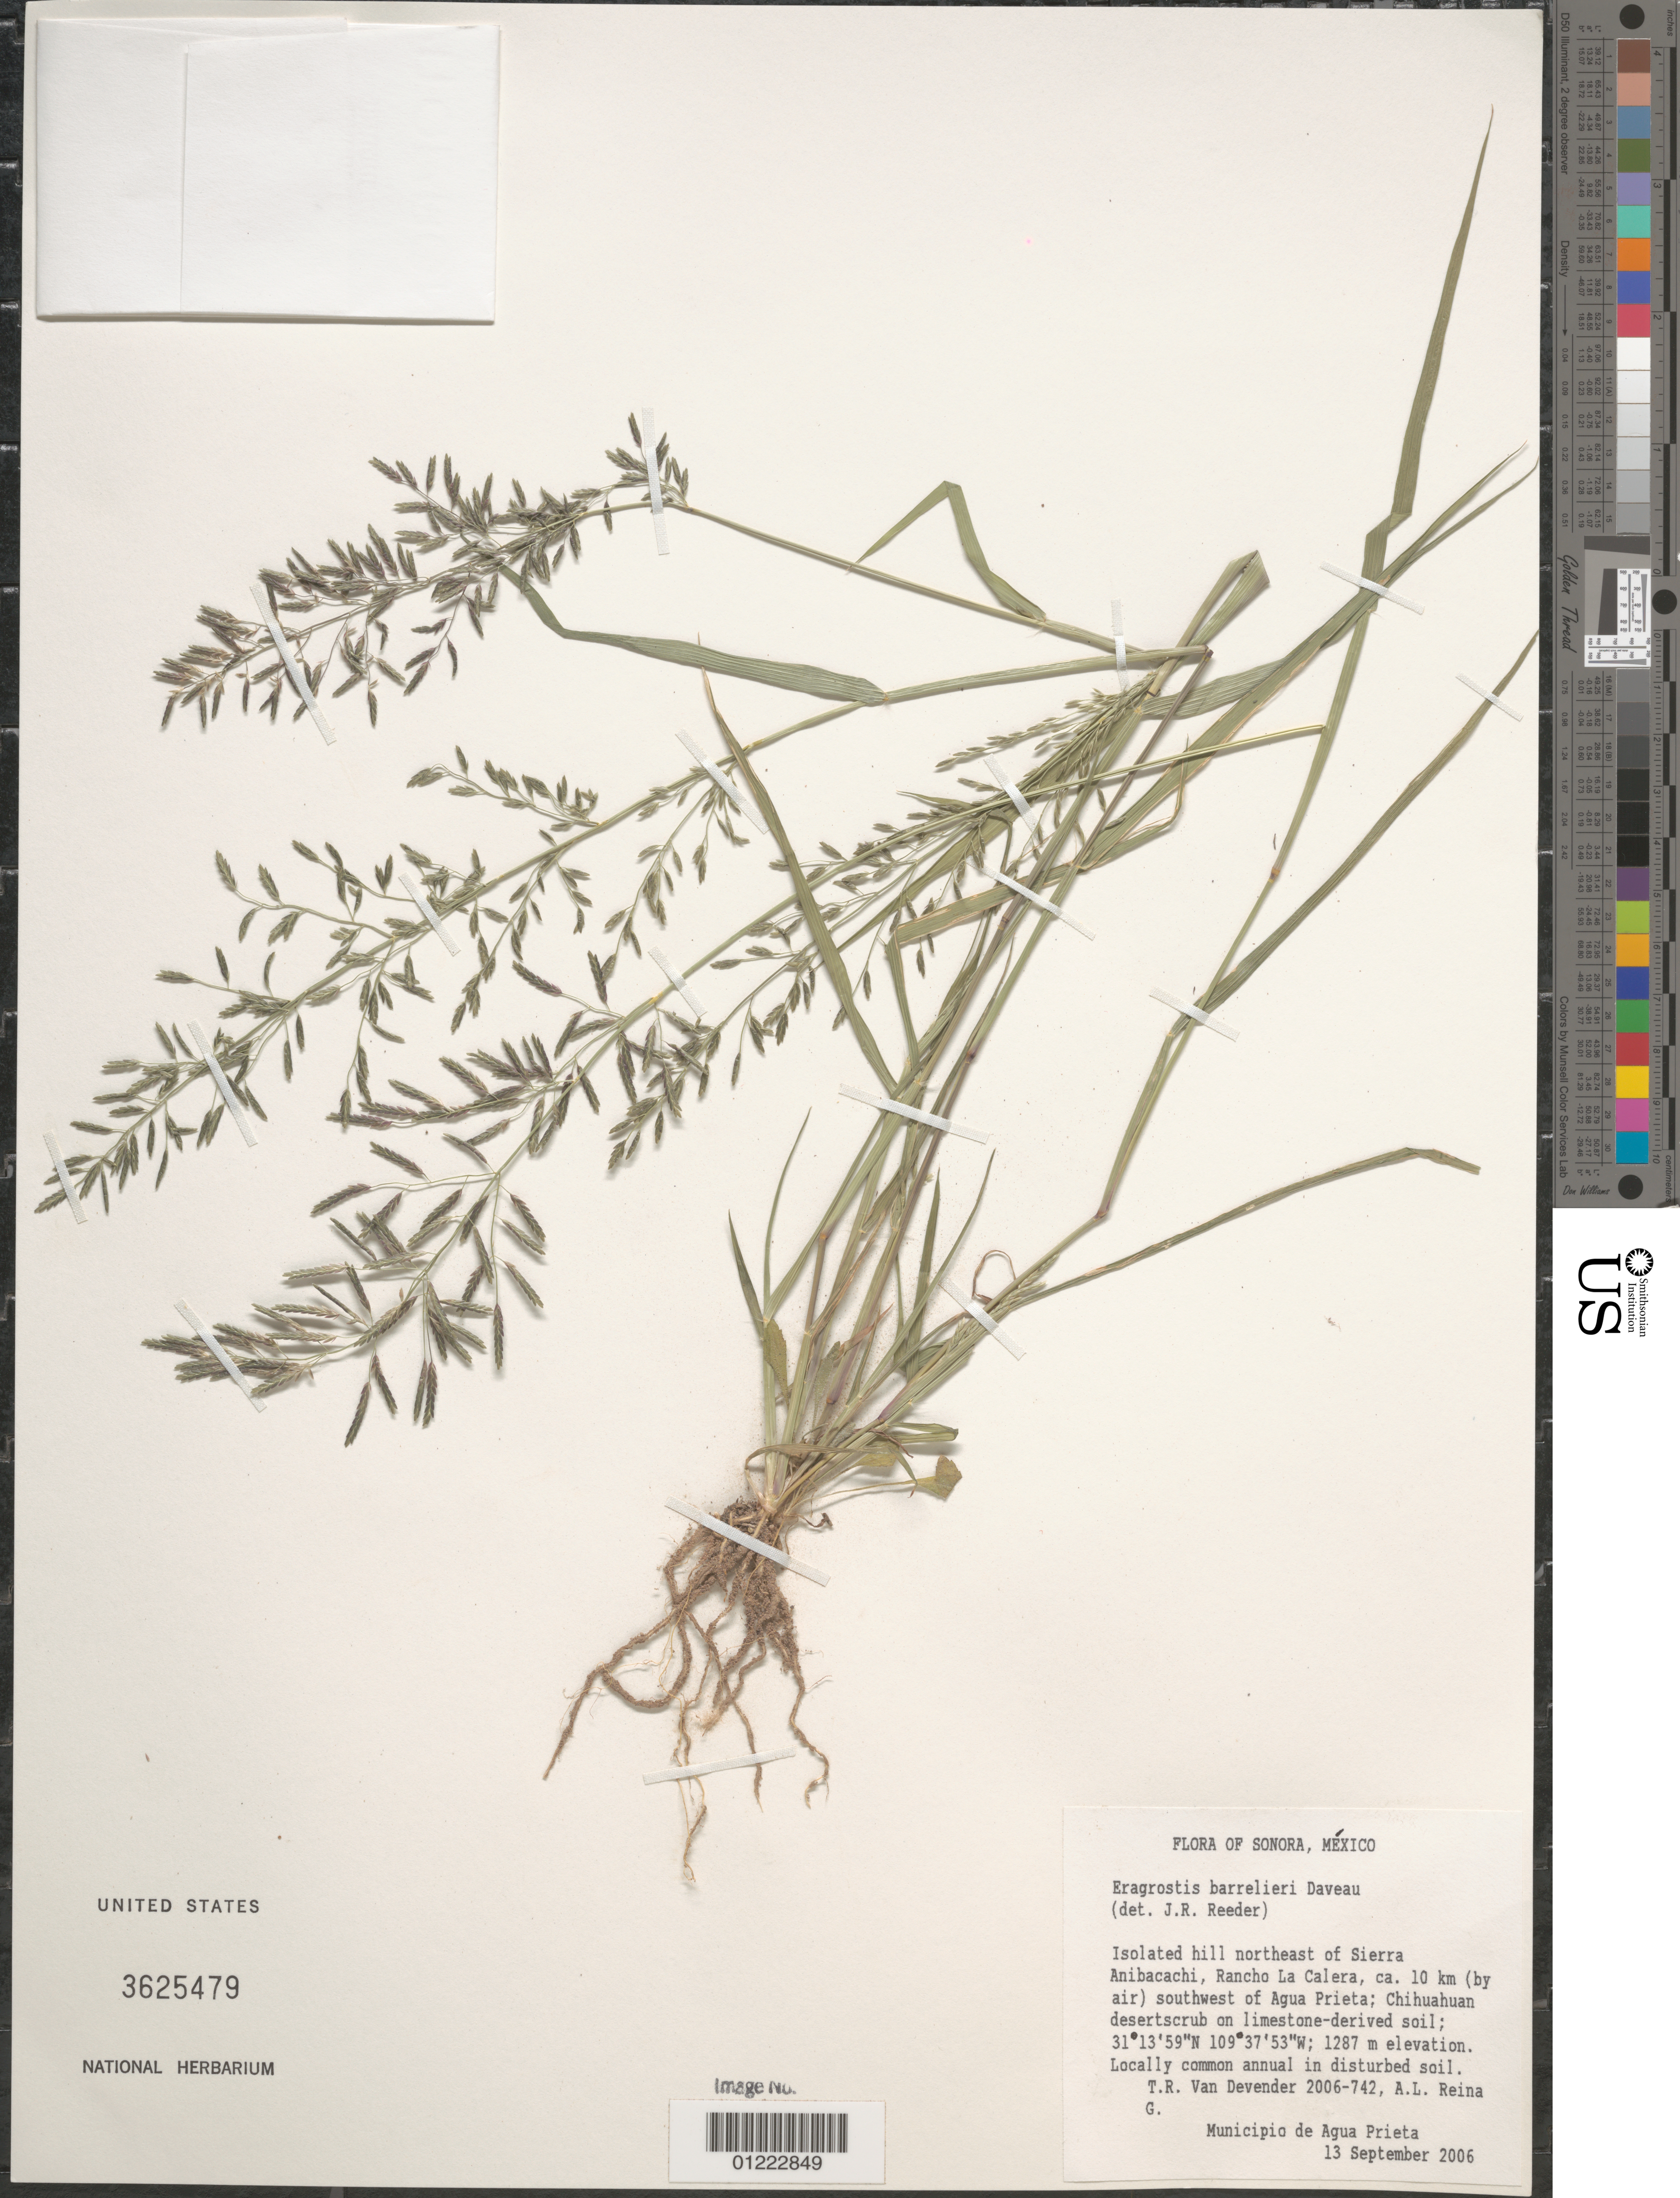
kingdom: Plantae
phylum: Tracheophyta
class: Liliopsida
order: Poales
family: Poaceae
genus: Eragrostis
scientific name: Eragrostis barrelieri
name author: Daveau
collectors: T. R. Van Devender & A. L. Reina G.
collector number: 2006-742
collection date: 2006-09-13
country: Mexico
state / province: Sonora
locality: Isolated hill northeast of Sierra Anibacachi, Rancho La Calera, ca. 10 km (by air) southwest of Agua Prieta; Chihuahuan desertscrub on limestone-derived soil;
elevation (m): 1287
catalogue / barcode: US 3625479